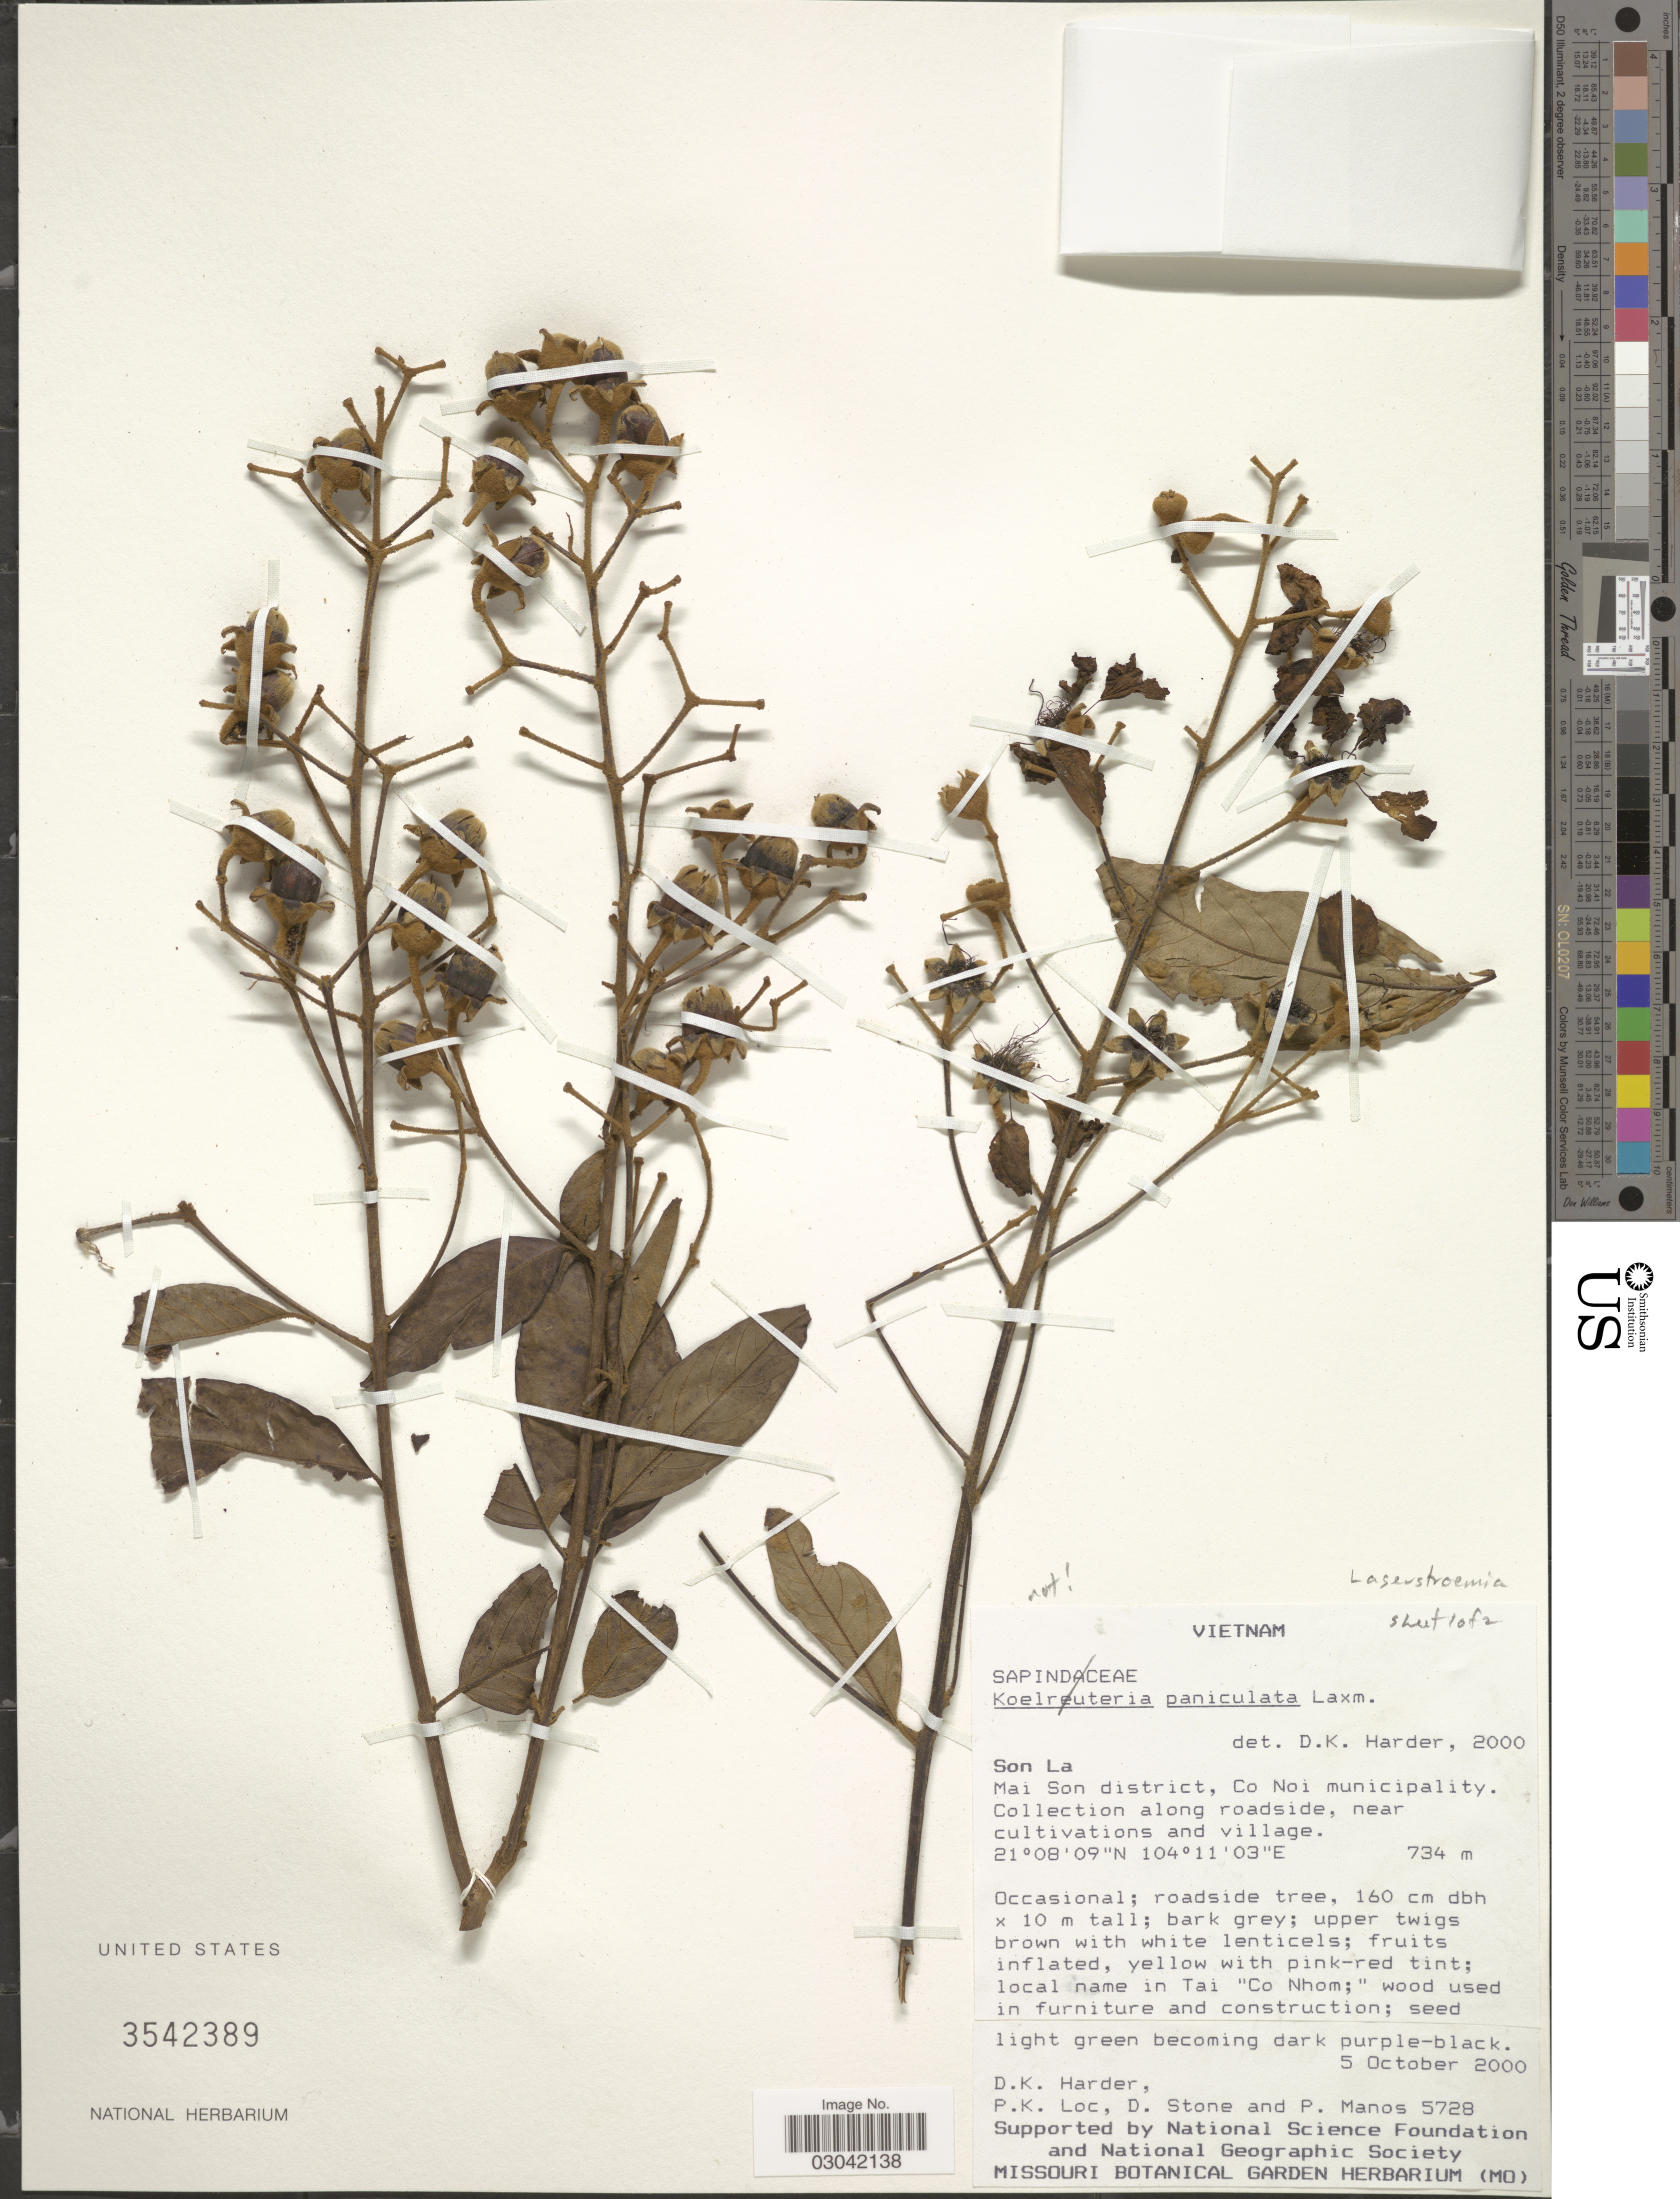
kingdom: Plantae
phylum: Tracheophyta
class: Magnoliopsida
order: Myrtales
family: Lythraceae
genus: Lagerstroemia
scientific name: Lagerstroemia sp.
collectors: D. Harder, P. K. Lôc, D. Stone & P. Manos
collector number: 5728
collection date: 2000-10-05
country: Vietnam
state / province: Son La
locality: Mai Son district, Co Noi municipality.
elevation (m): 734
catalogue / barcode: US 3542389